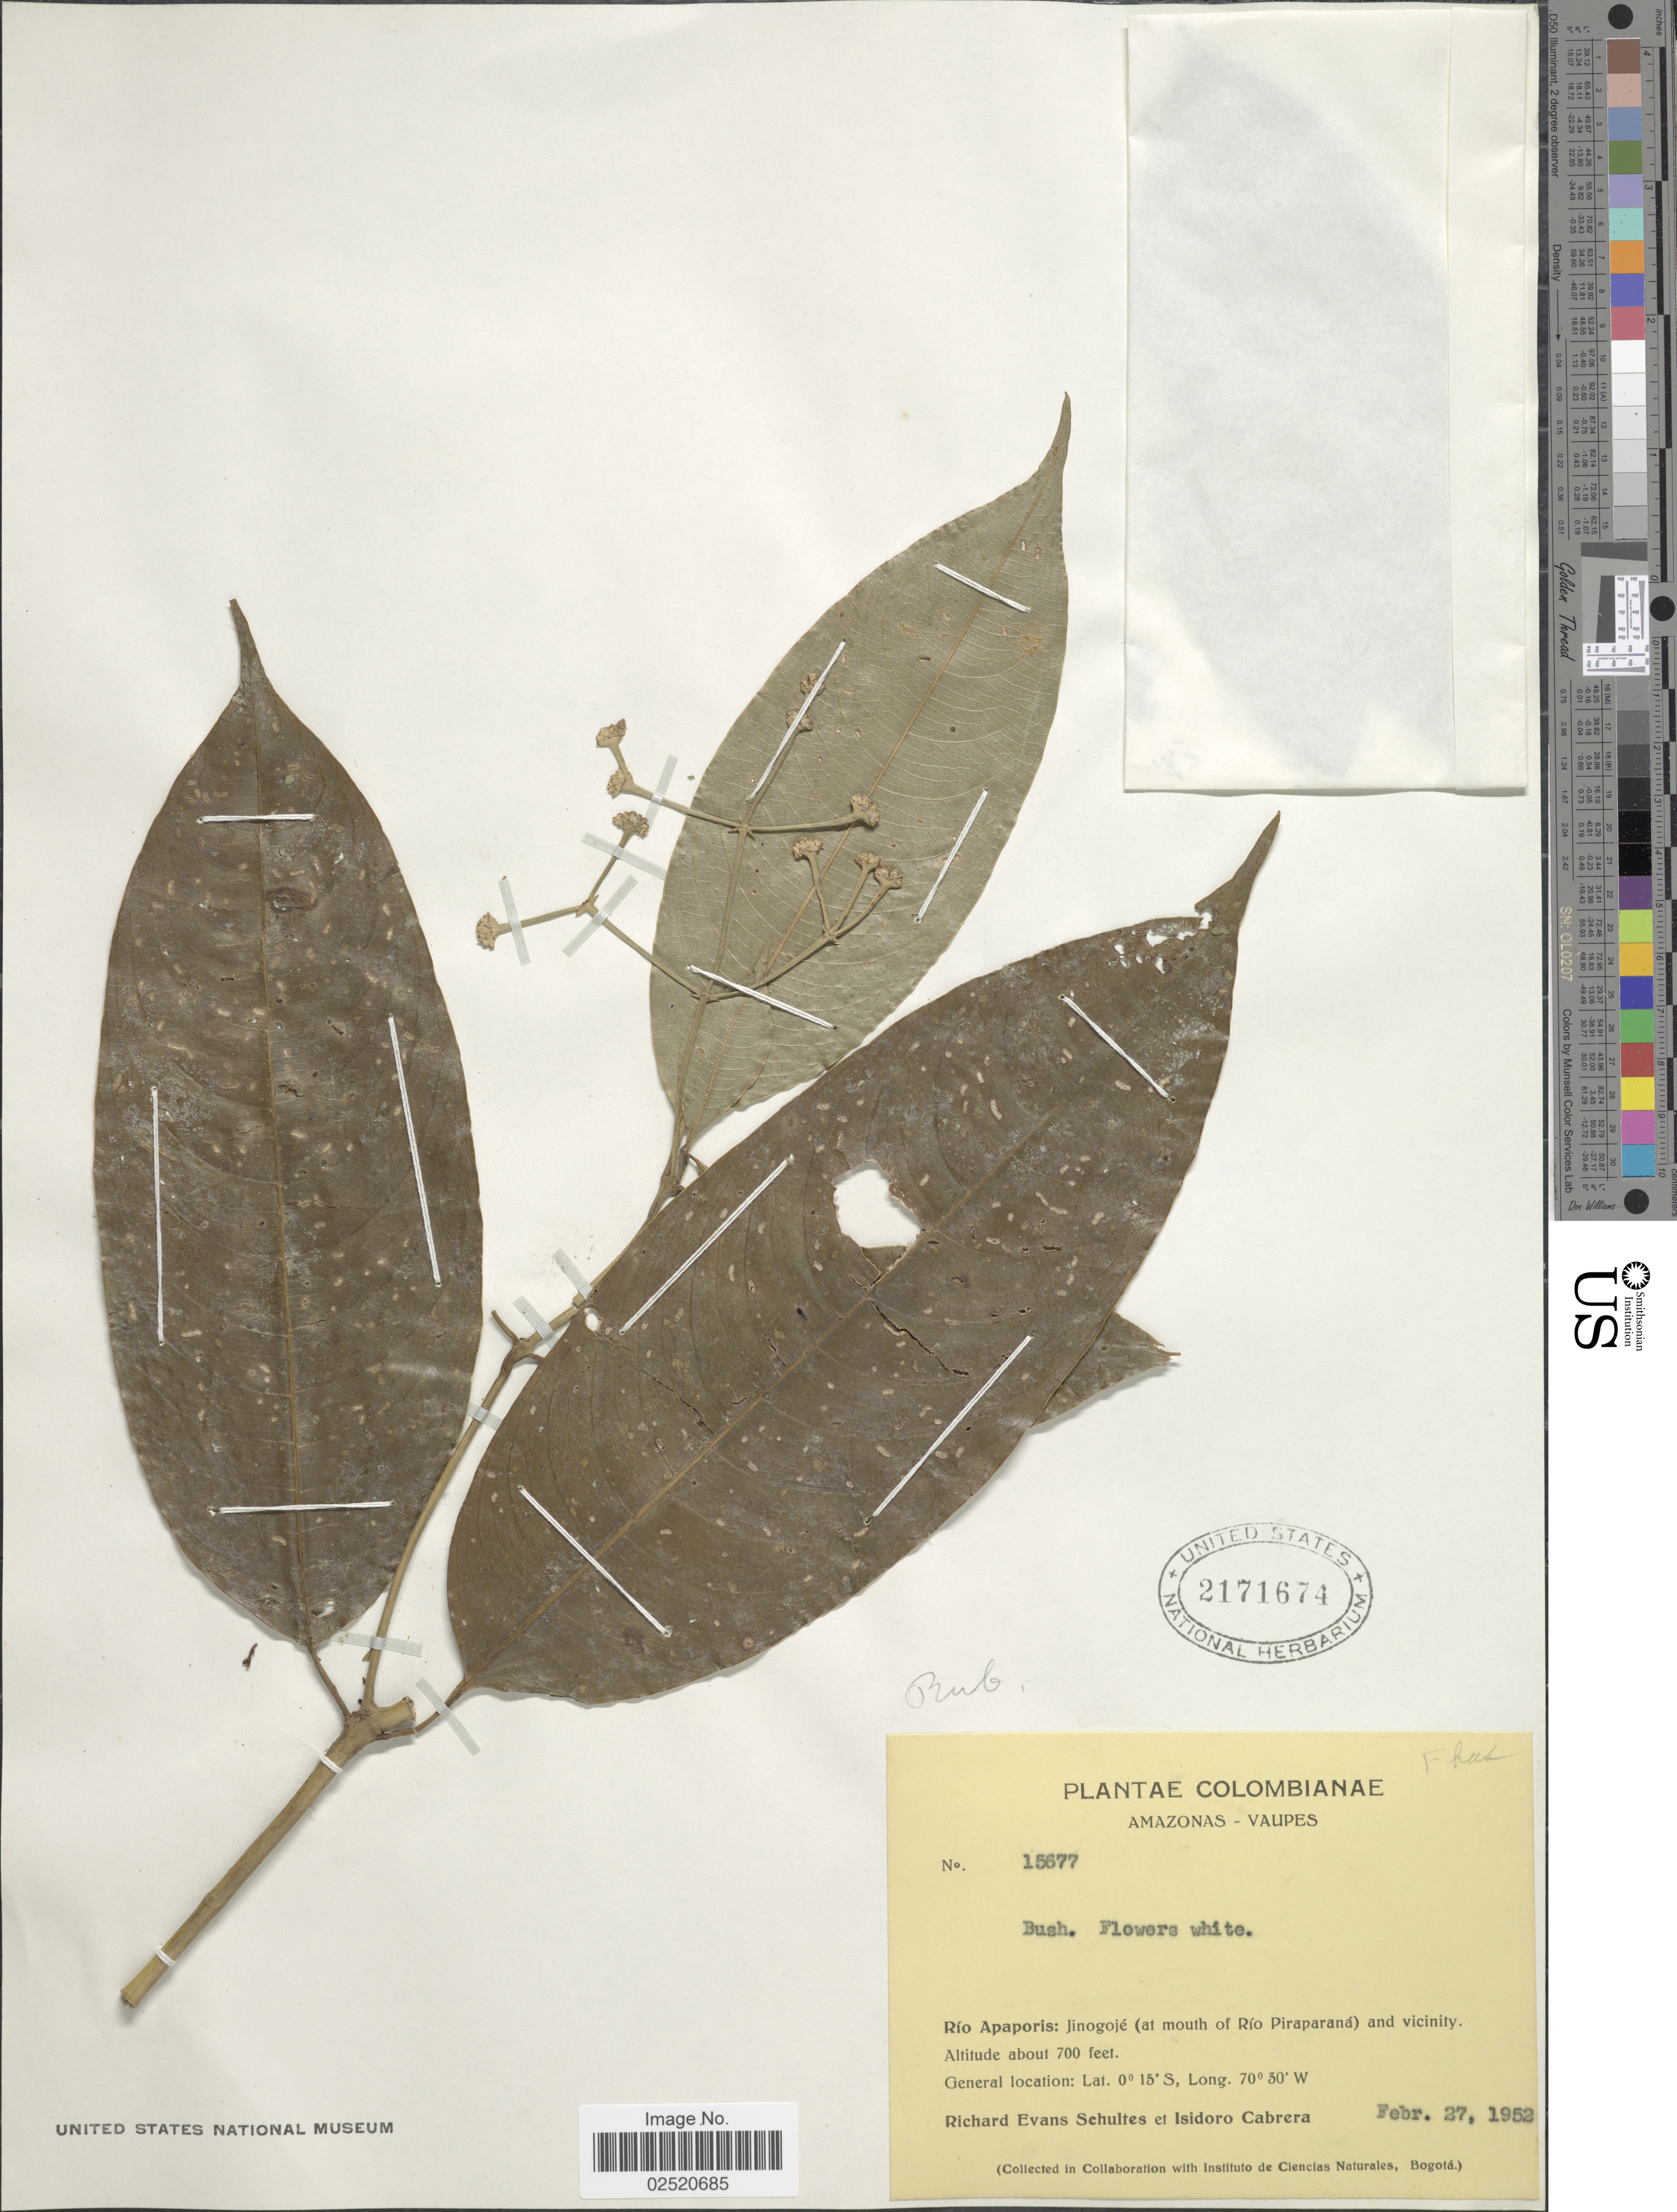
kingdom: Plantae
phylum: Tracheophyta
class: Magnoliopsida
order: Gentianales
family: Rubiaceae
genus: Psychotria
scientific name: Psychotria sp.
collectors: R. E. Schultes & I. Cabrera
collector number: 15677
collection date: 1952-02-27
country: Colombia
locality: Amazonas-Vaupés. Río Apaporis: Jinogojé (at mouth of Río Piraparaná) and vicinity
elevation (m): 213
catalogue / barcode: US 2171674